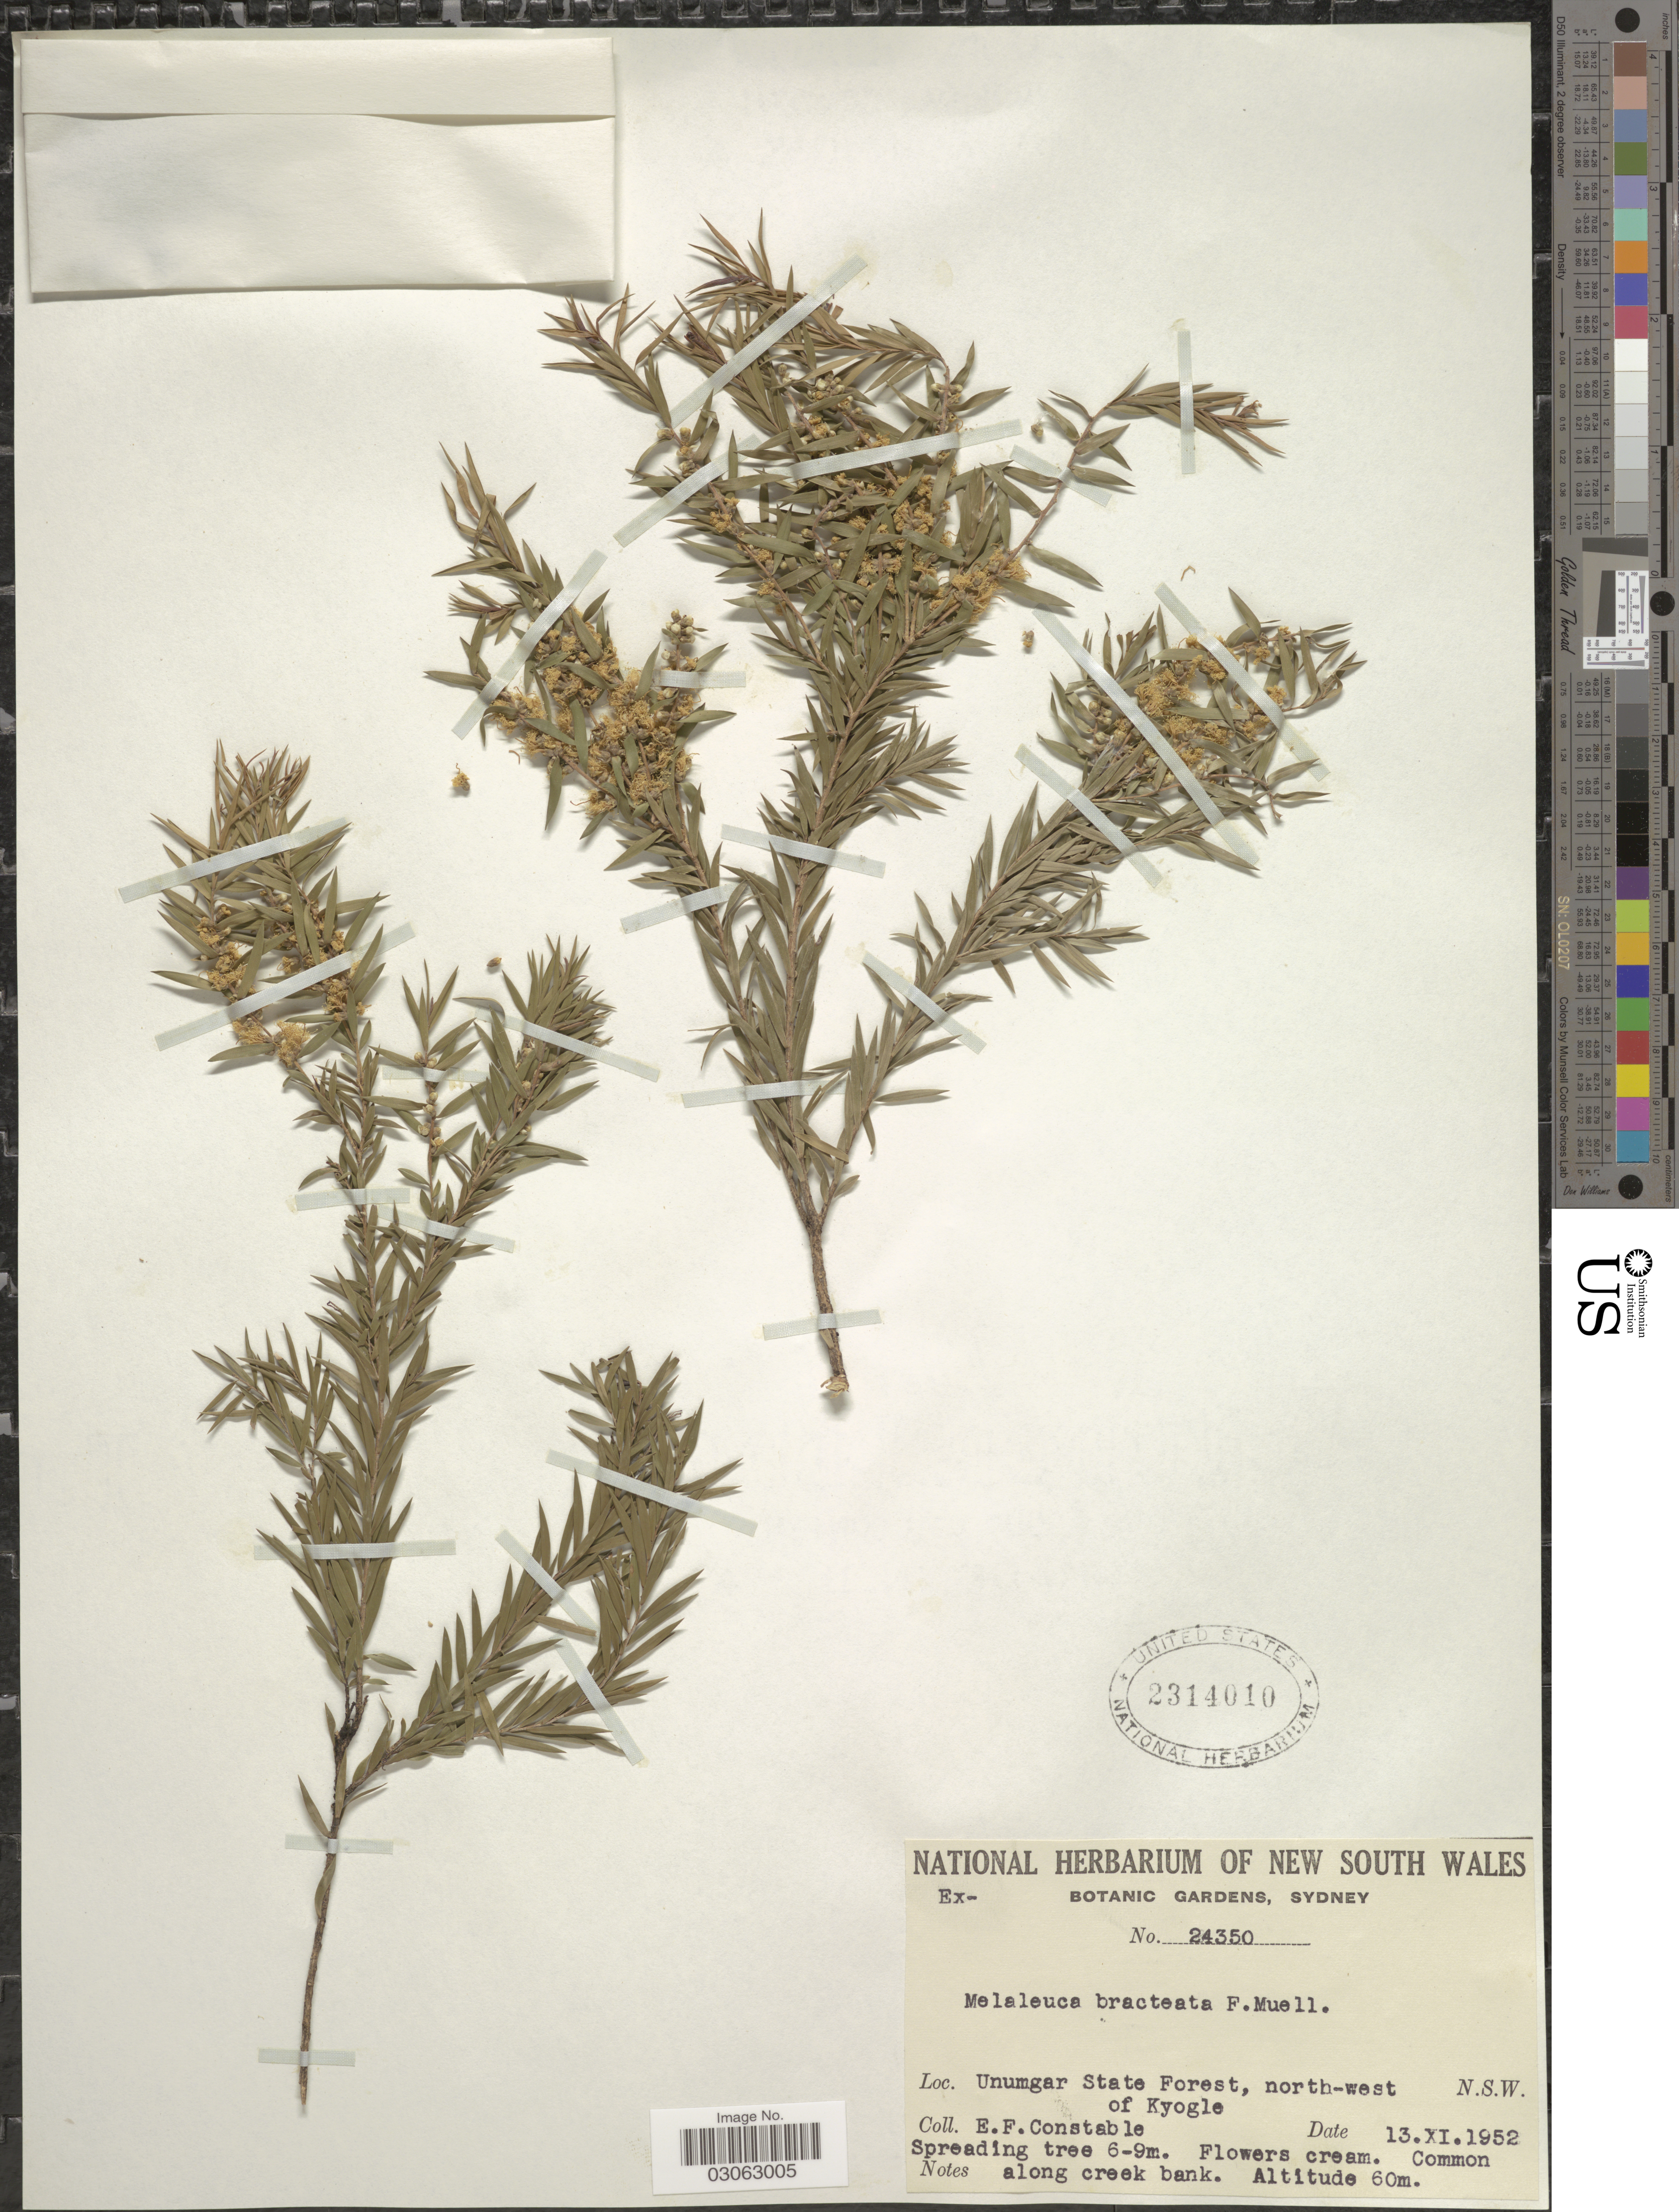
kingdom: Plantae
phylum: Tracheophyta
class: Magnoliopsida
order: Myrtales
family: Myrtaceae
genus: Melaleuca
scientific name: Melaleuca bracteata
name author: F. Muell.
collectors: E. F. Constable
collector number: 24350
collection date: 1952-11-13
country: Australia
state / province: New South Wales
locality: Unumgar State Forest, north-west of Kyogle. N. S. W.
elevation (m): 60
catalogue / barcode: US 2314010